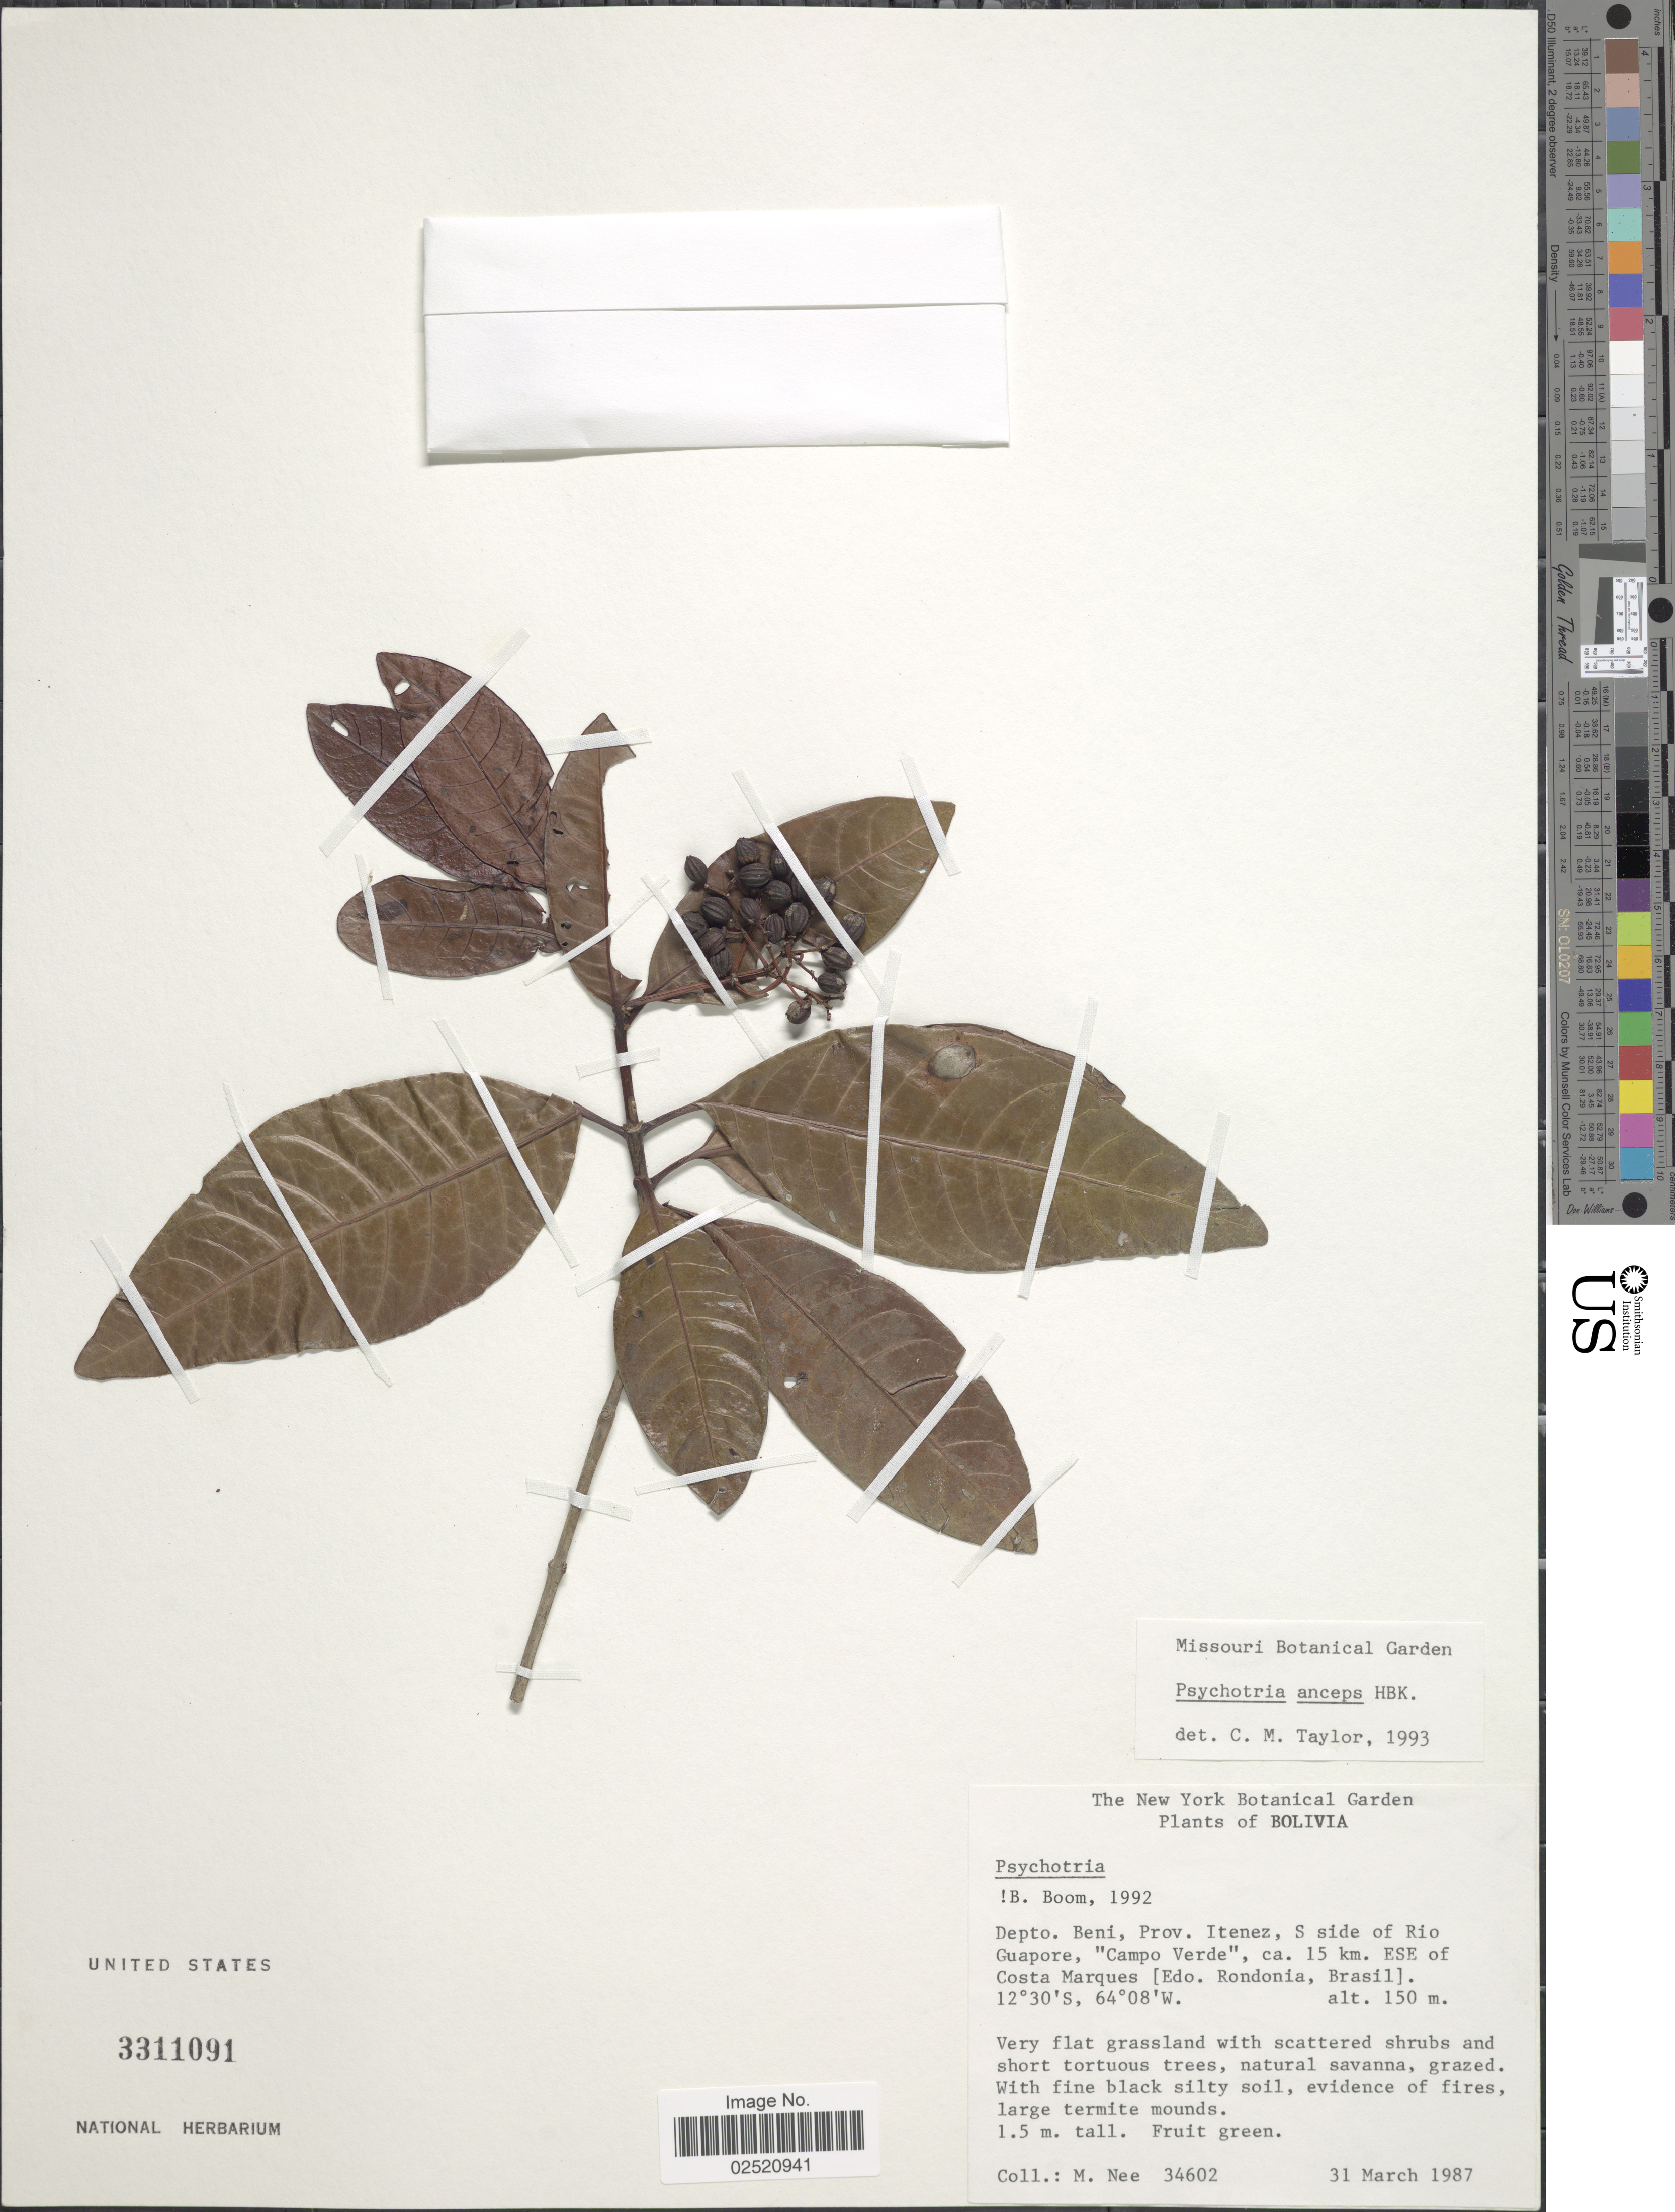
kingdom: Plantae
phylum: Tracheophyta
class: Magnoliopsida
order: Gentianales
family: Rubiaceae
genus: Psychotria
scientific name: Psychotria anceps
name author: Kunth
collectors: M. Nee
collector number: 34602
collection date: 1987-03-31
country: Bolivia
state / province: Beni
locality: Prov. Itenez, S side of Rio Guapore, "Campo Verde", ca. 15 km. ESE of Costa Marques (Edo. Rondonia, Brasil)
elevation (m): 150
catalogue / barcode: US 3311091